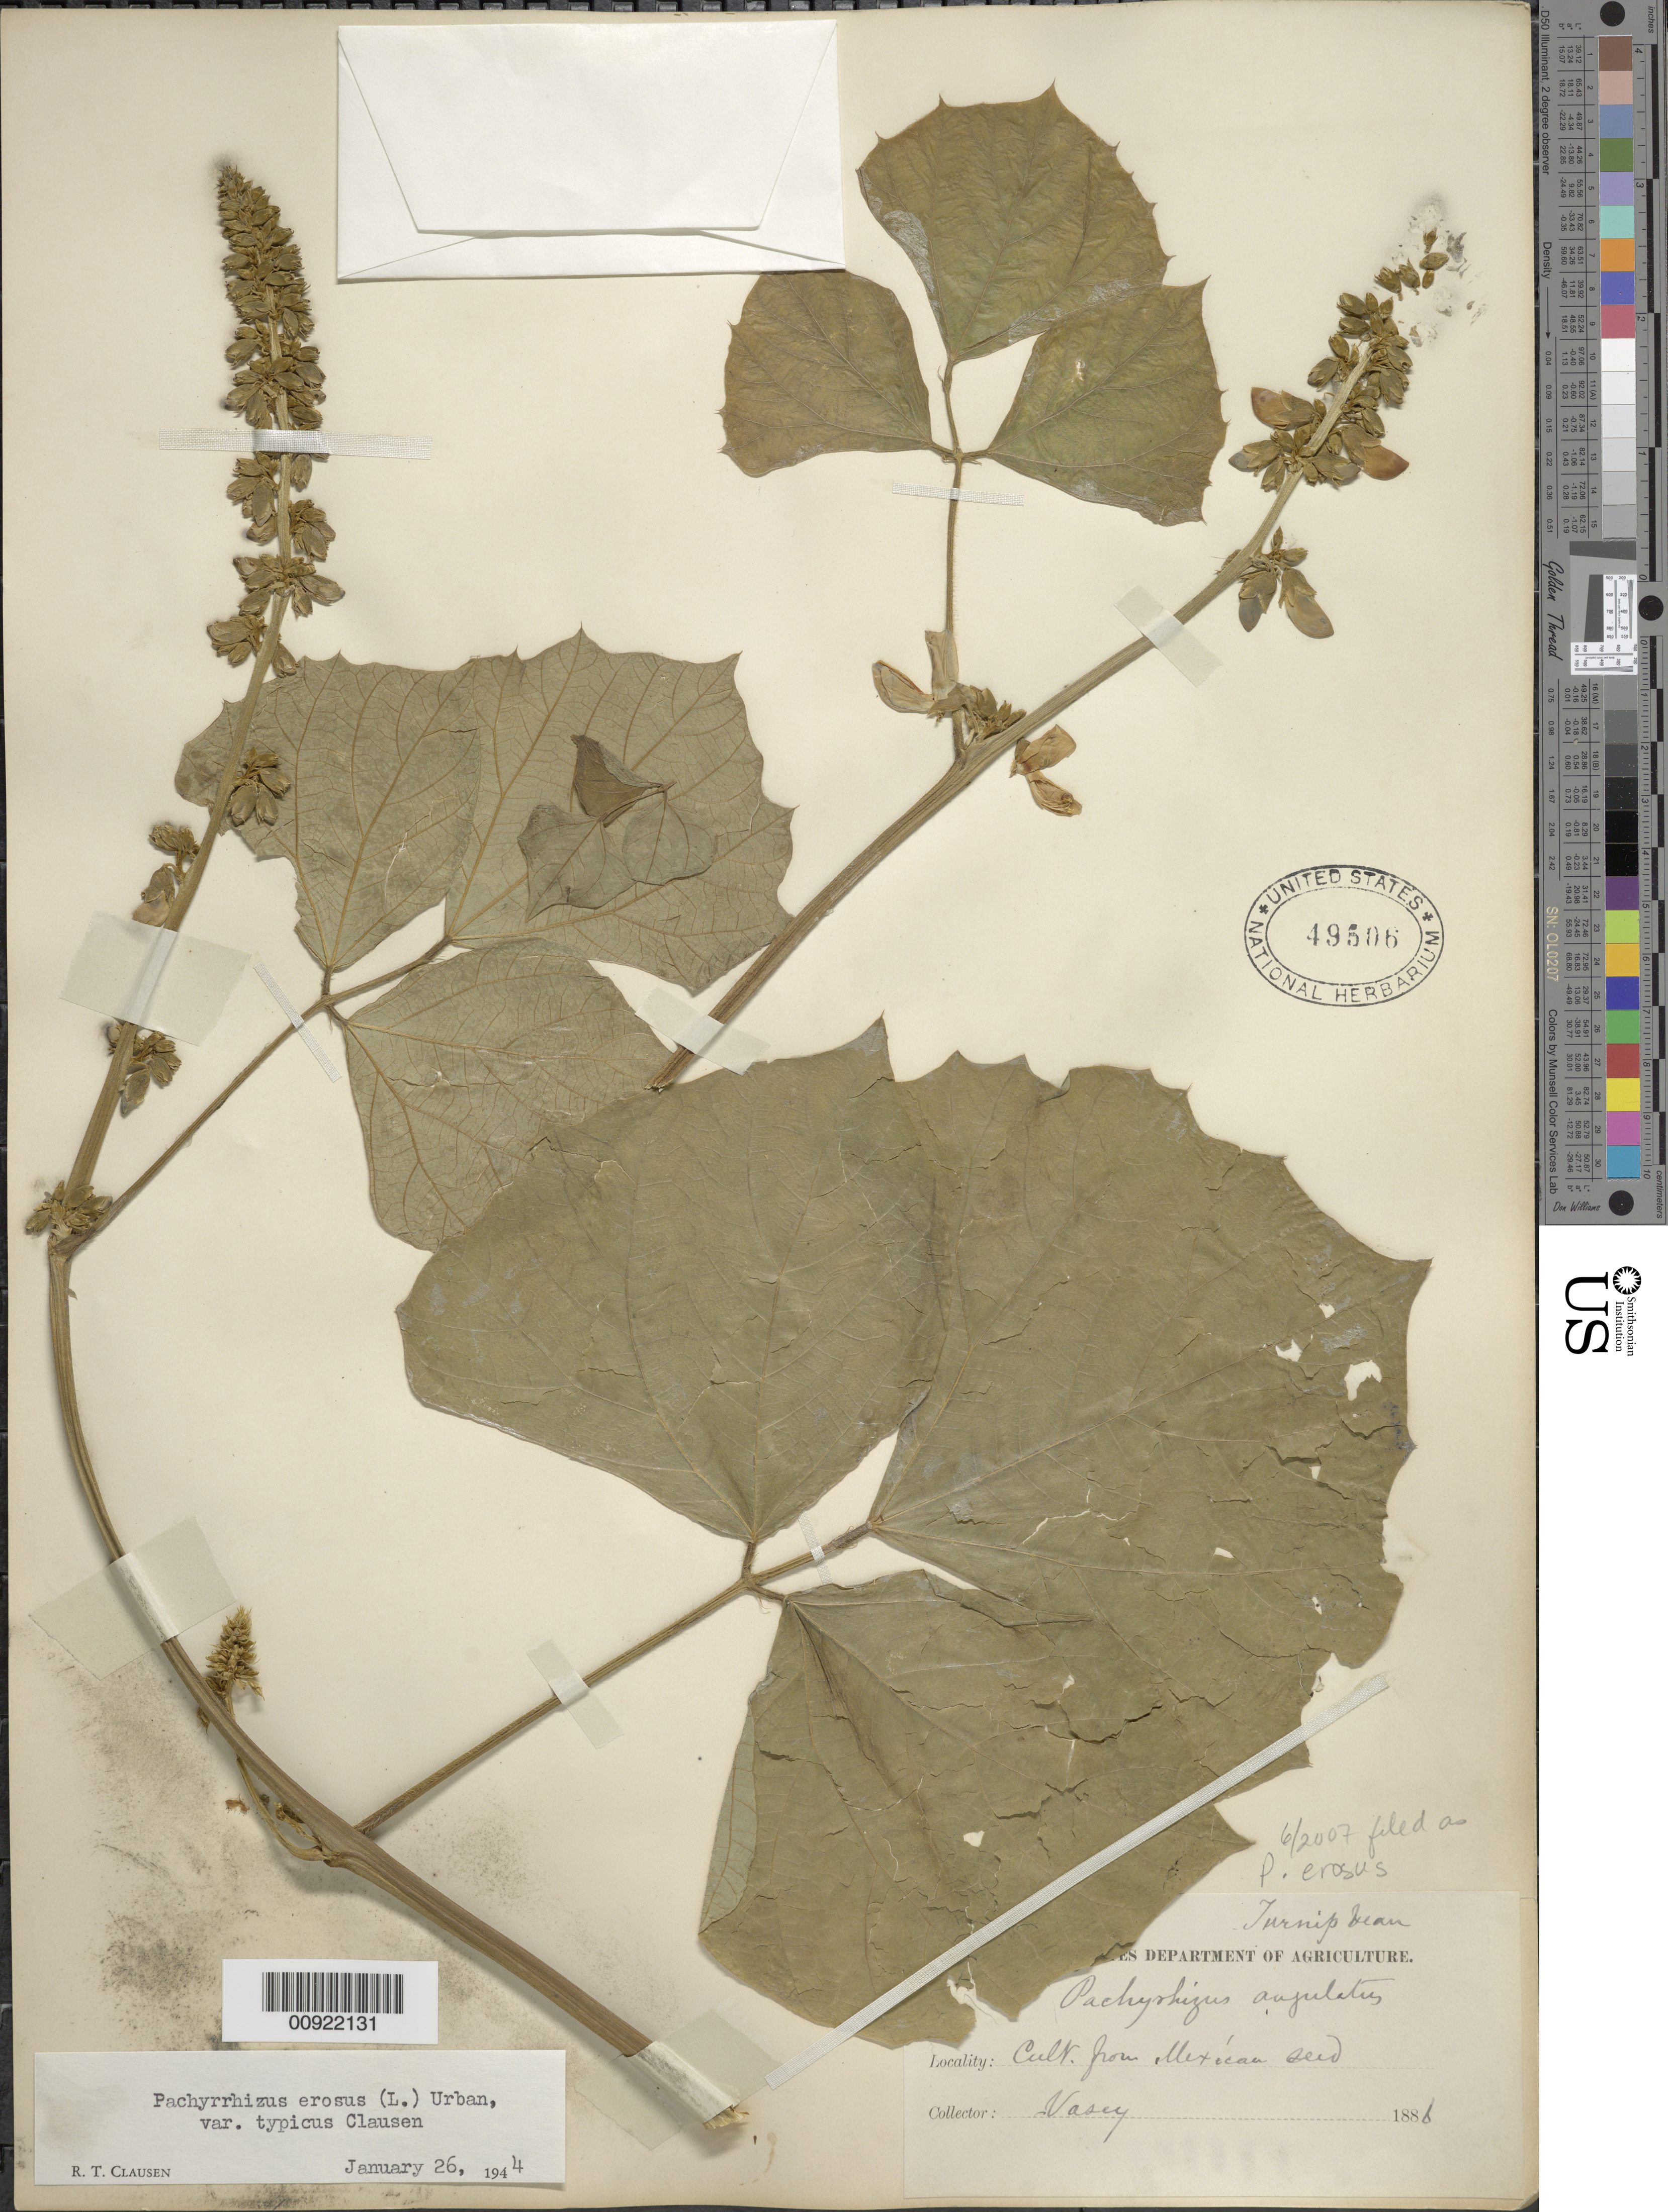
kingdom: Plantae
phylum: Tracheophyta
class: Magnoliopsida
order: Fabales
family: Fabaceae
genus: Pachyrhizus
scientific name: Pachyrhizus erosus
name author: (L.) Urb.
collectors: G. R. Vasey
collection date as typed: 1886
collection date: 1886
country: Mexico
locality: Mexico.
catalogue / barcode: US 49506